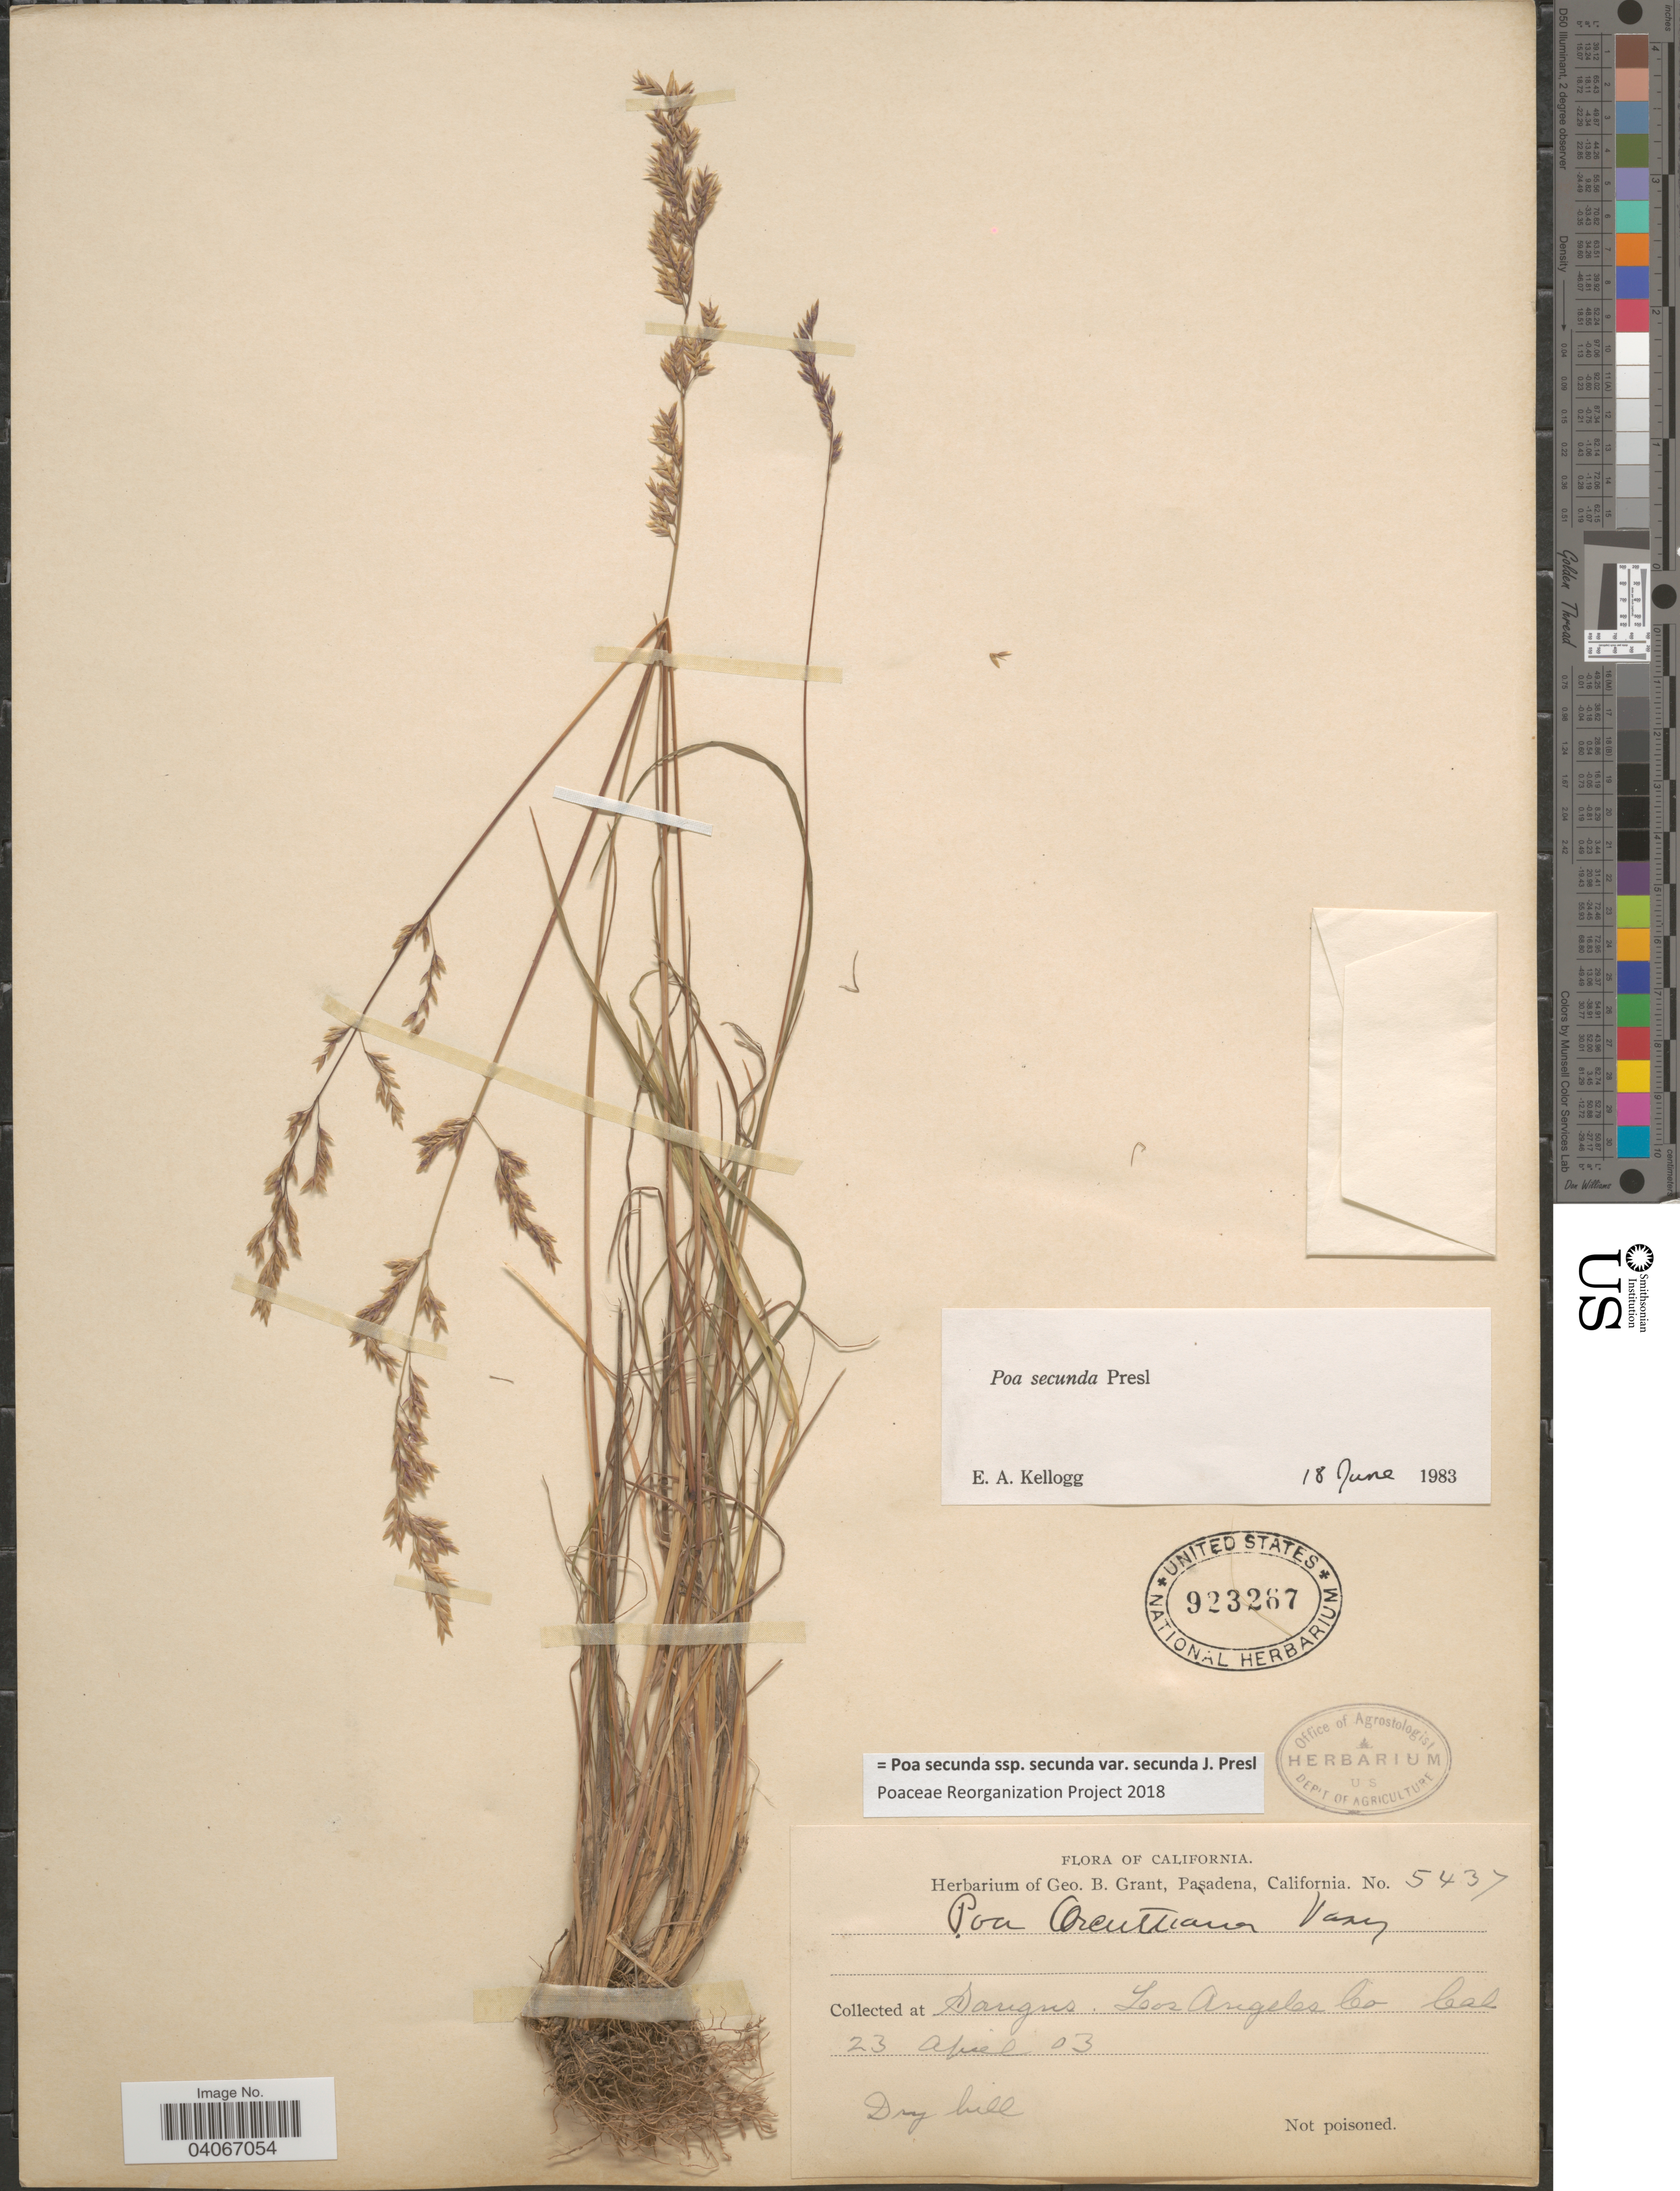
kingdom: Plantae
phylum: Tracheophyta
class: Liliopsida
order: Poales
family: Poaceae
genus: Poa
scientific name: Poa secunda subsp. secunda var. secunda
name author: J. Presl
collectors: G. Grant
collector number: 5437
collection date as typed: Transcribed d/m/y: 23/4/3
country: United States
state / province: California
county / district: Los Angeles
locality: Saugus. Los Angeles Co. Dry hill.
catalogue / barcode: US 923267